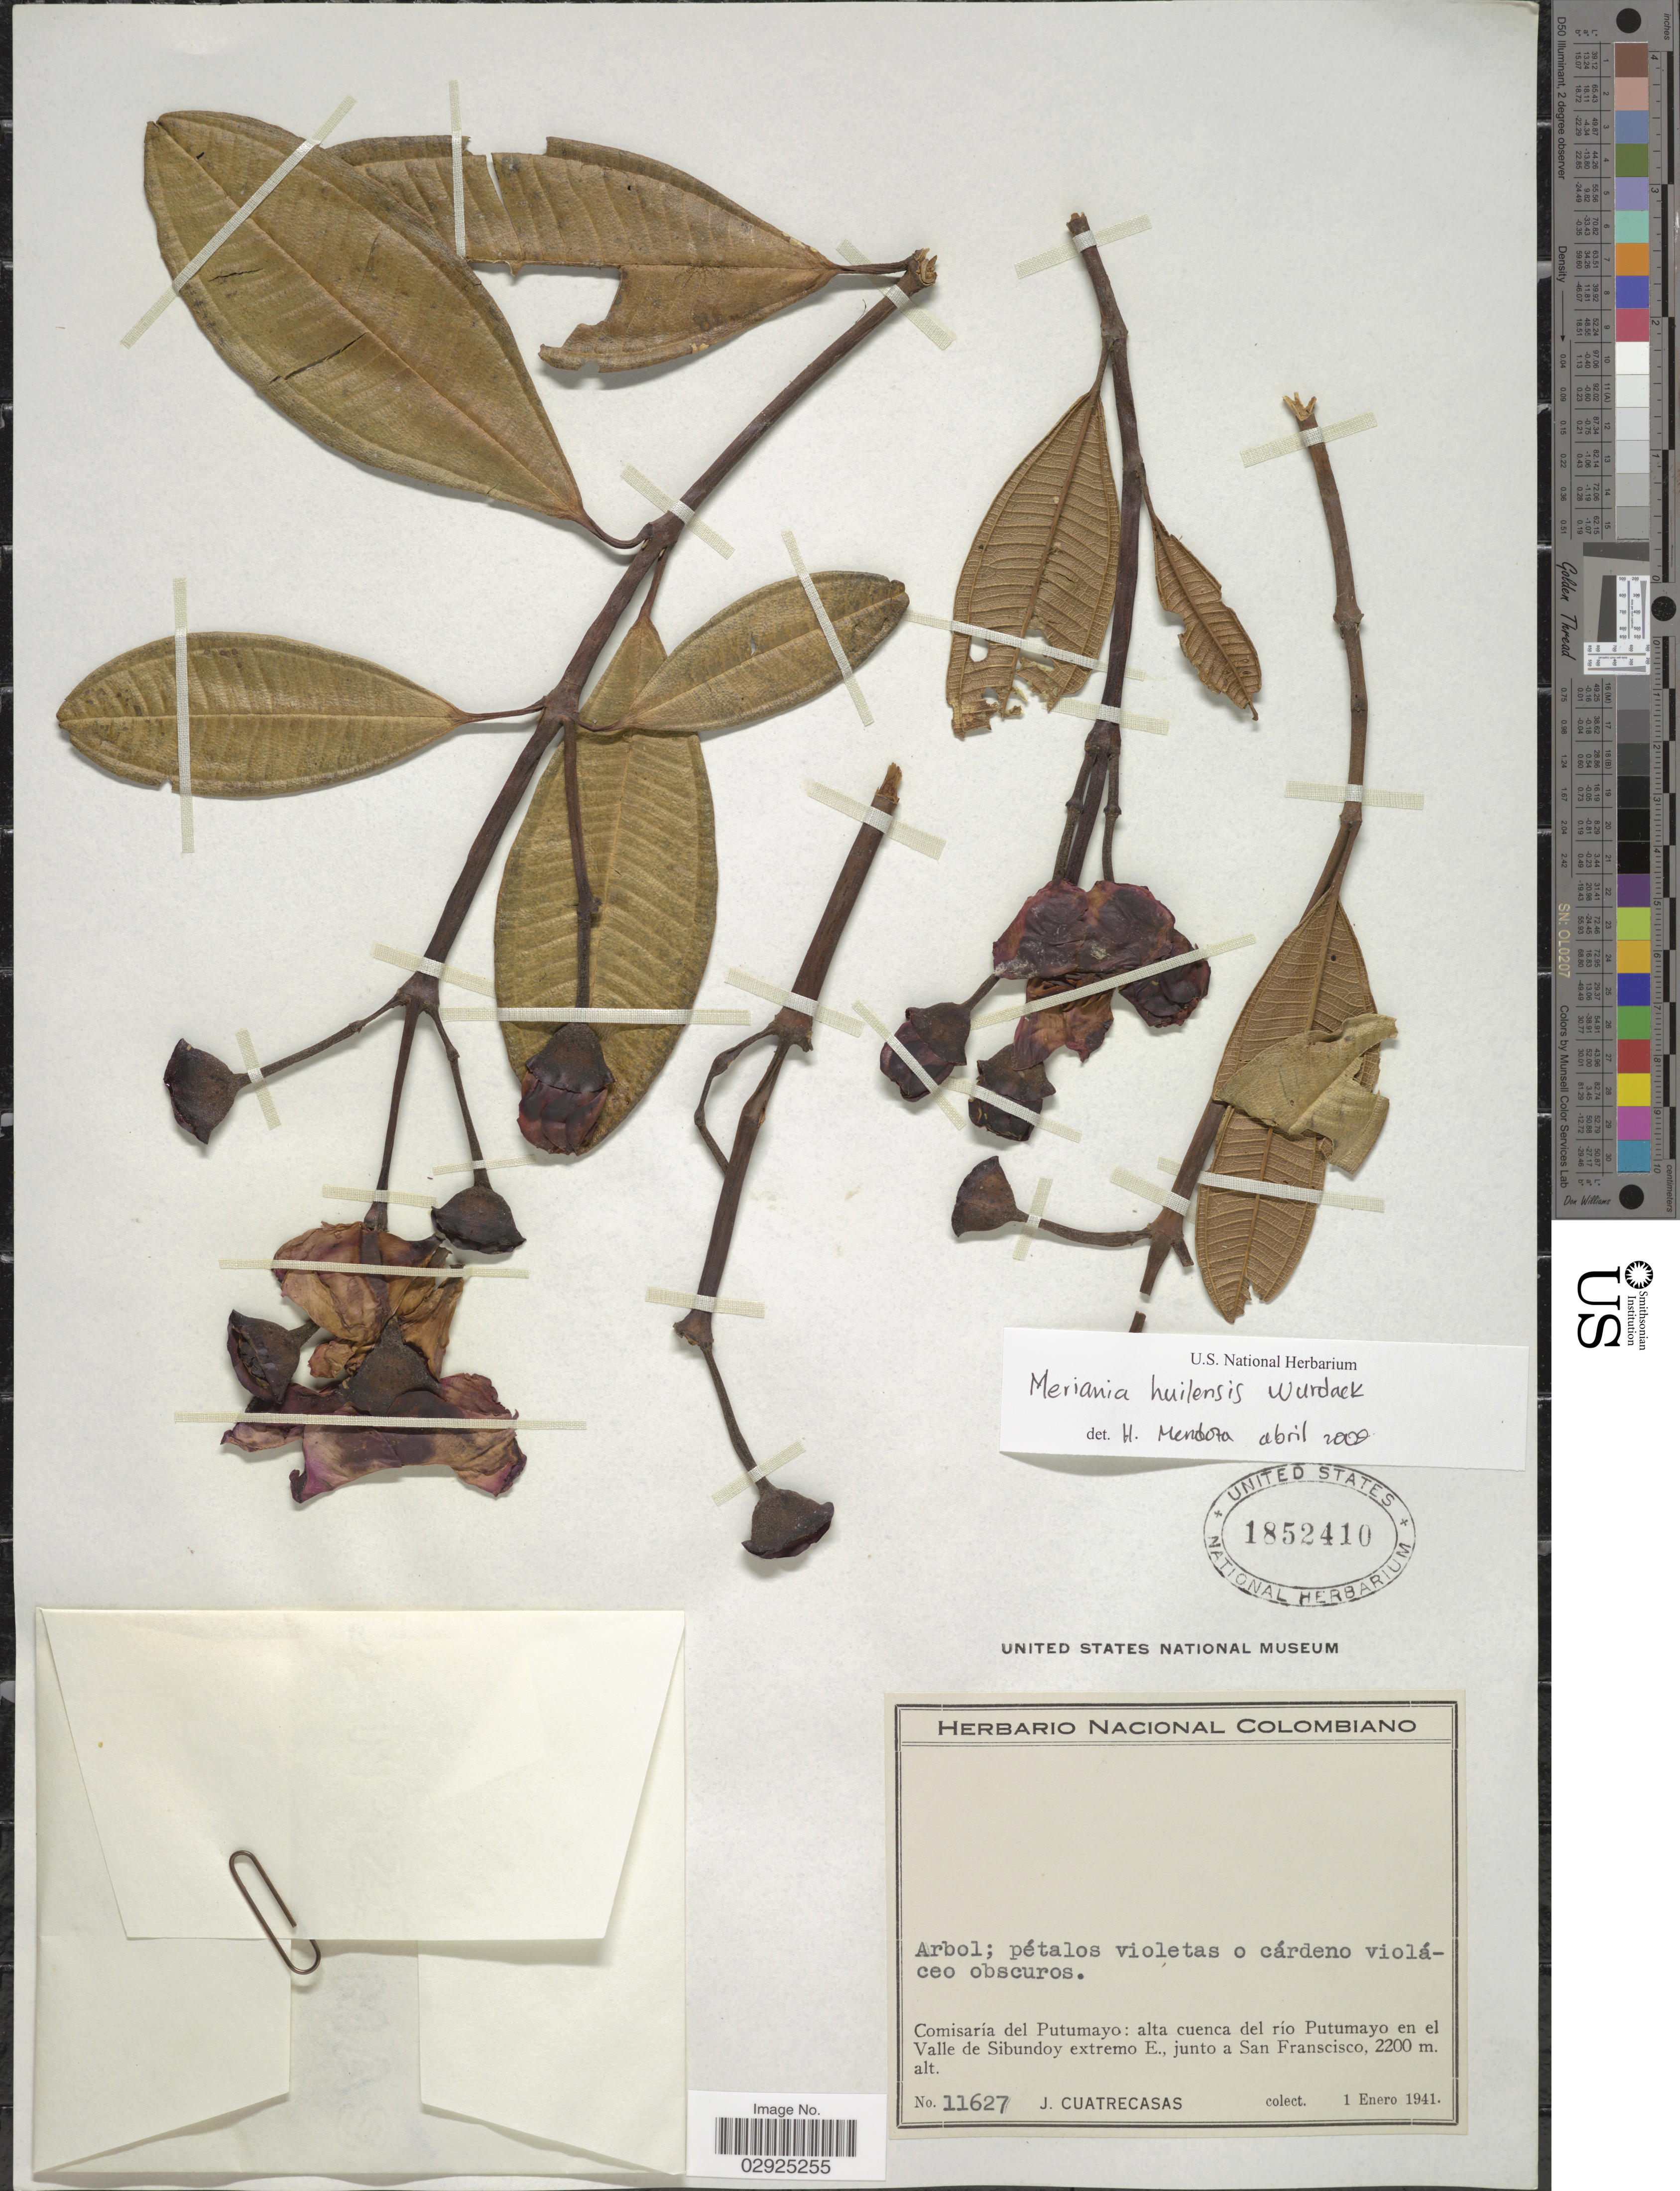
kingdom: Plantae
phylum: Tracheophyta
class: Magnoliopsida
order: Myrtales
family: Melastomataceae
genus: Meriania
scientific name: Meriania huilensis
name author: Wurdack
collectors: J. Cuatrecasas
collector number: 11627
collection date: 1941-01-01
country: Colombia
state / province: Putumayo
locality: Comisaría del Putumayo: alta cuenca del río Putumayo en el Valle de Sibundoy extremo E., junto a San Franscisco.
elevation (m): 2200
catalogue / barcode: US 1852410